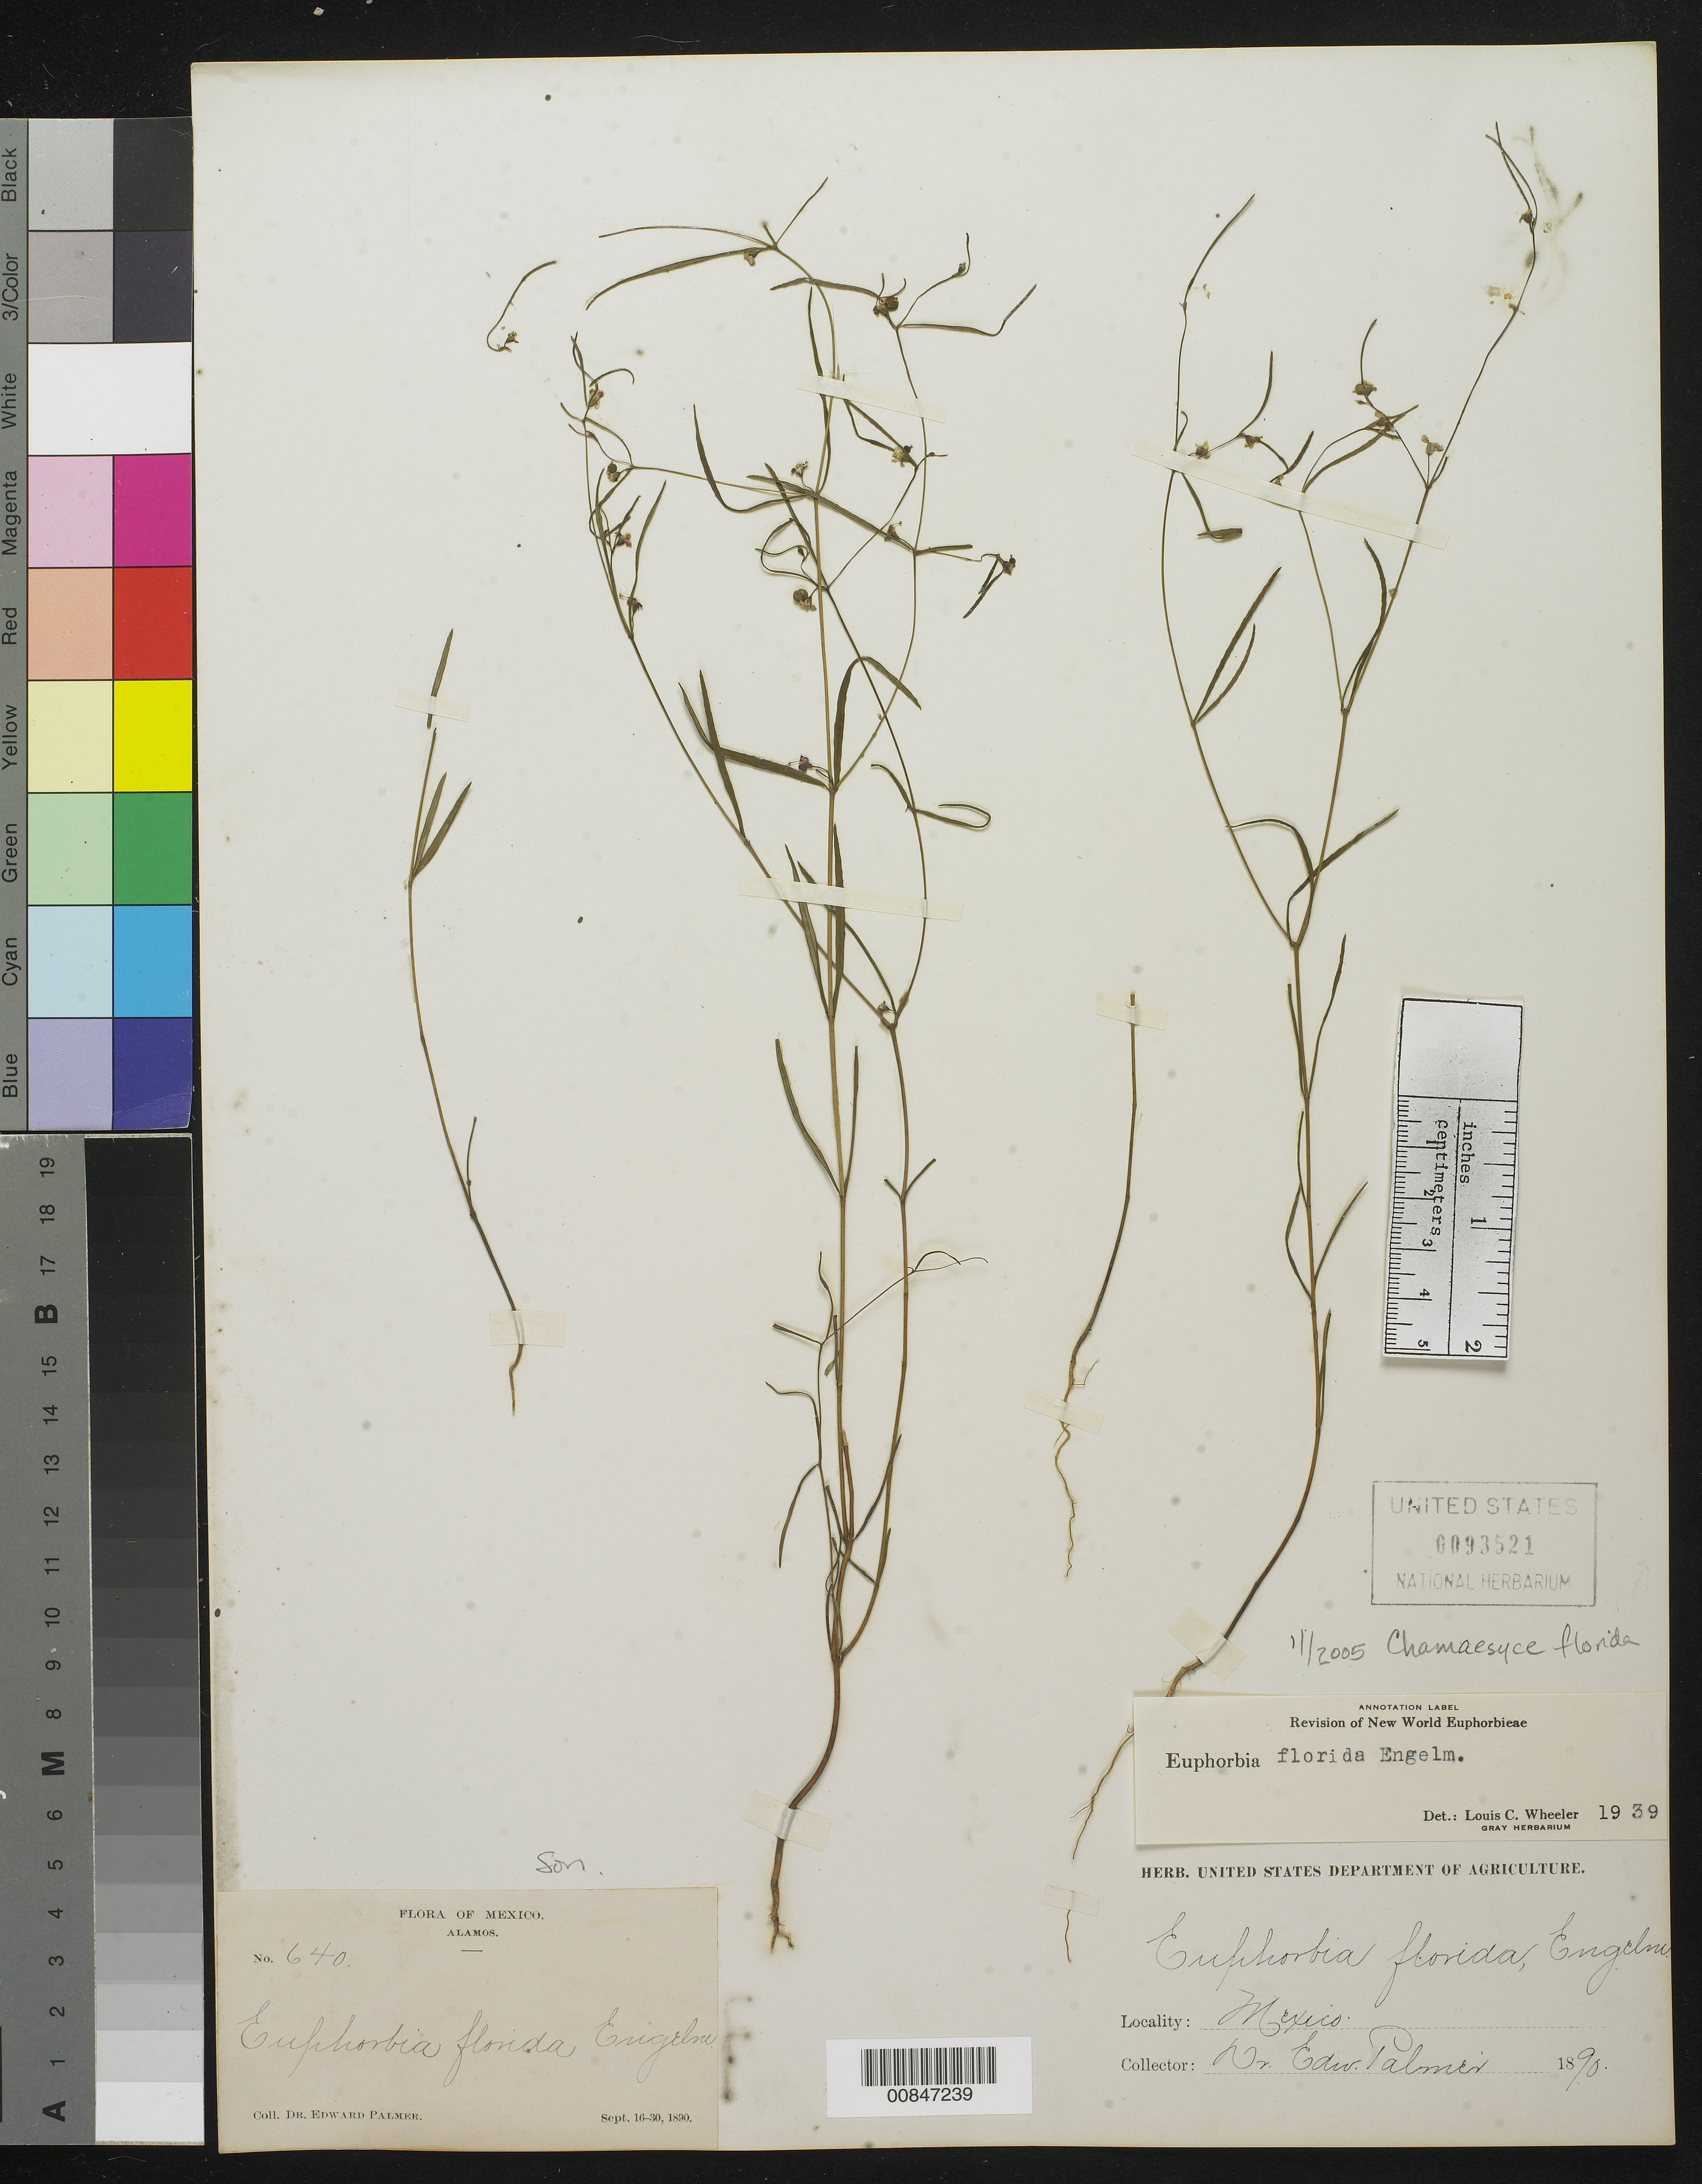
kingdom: Plantae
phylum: Tracheophyta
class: Magnoliopsida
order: Malpighiales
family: Euphorbiaceae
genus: Euphorbia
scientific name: Euphorbia florida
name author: Engelm. in Emory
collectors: E. Palmer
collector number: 640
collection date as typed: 16 Sep 1890 to 30 Sep 1890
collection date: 1890-09-16/1890-09-30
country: Mexico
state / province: Sonora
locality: Alamos, Sonora.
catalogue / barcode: US 93521